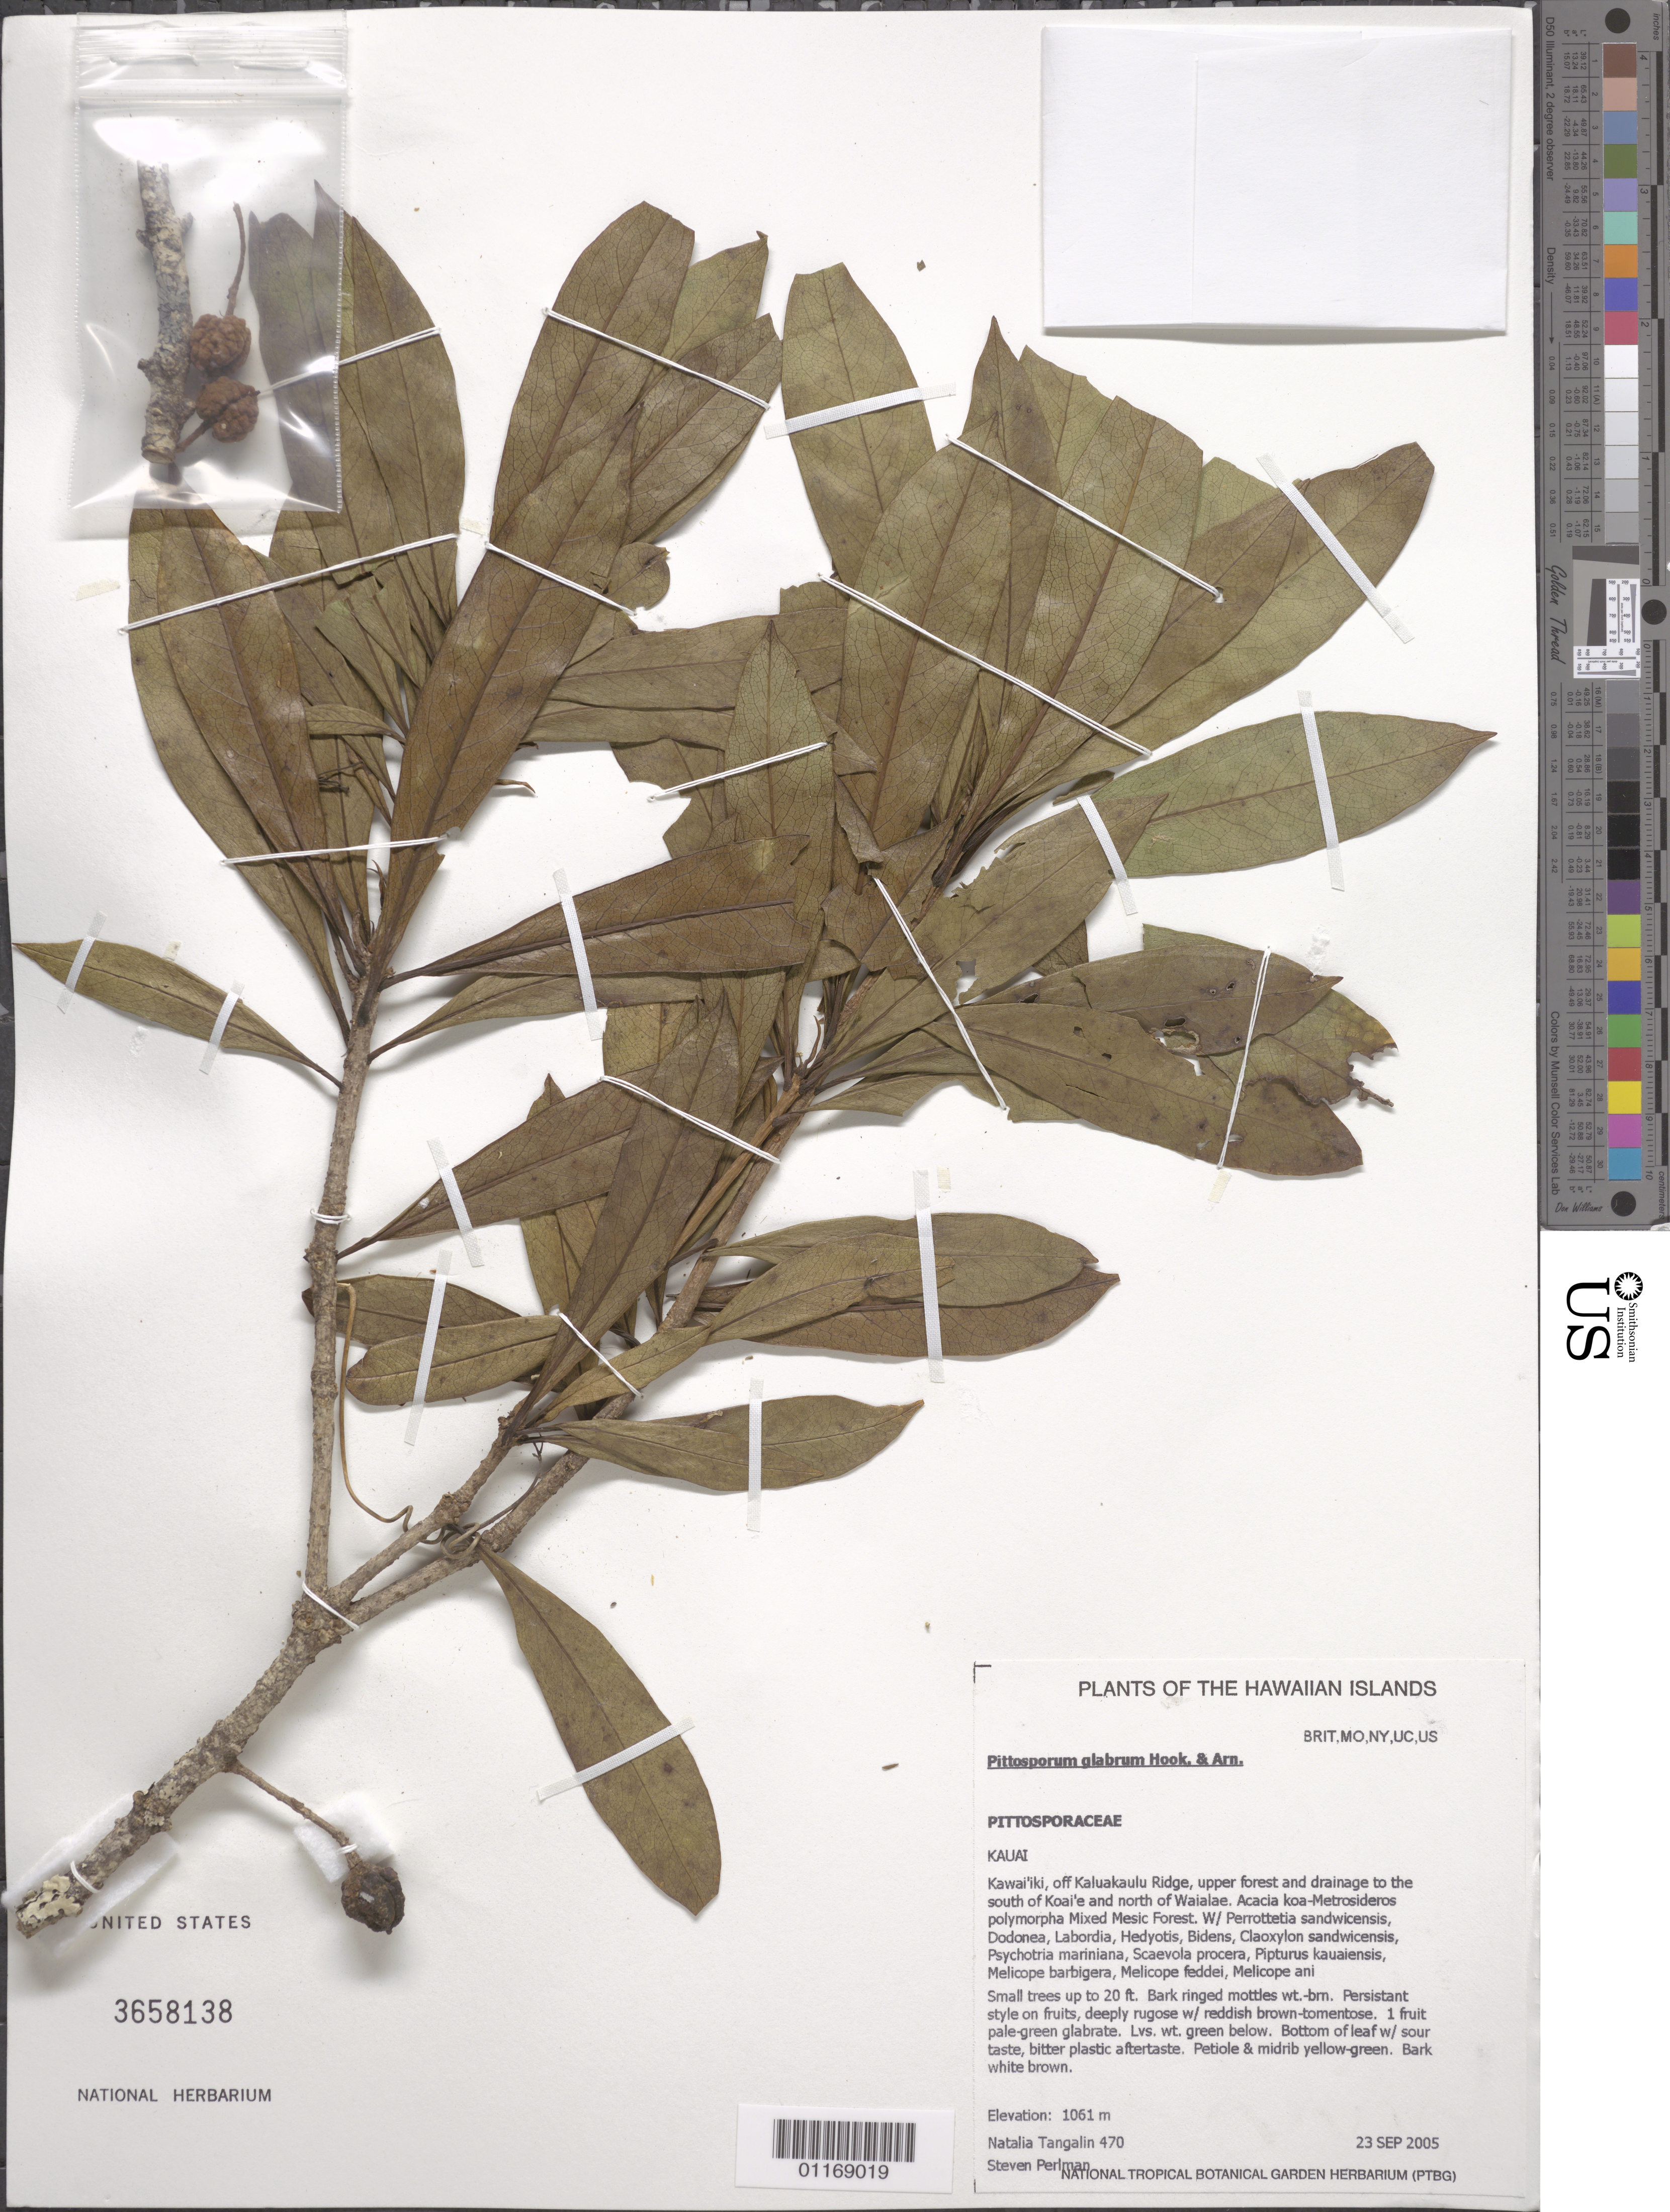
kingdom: Plantae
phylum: Tracheophyta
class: Magnoliopsida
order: Apiales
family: Pittosporaceae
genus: Pittosporum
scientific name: Pittosporum glabrum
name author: Hook. & Arn.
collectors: N. Tangalin & S. P. Perlman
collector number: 470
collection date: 2005-09-23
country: United States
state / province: Hawaii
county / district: Kauai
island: Kaua'i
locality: Kawai'iki, off Kaluakaulu Ridge, upper forest and drainage to the south of Koai'e and north of Waialae.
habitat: Mixed mesic forest.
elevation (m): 1061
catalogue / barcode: US 3658138